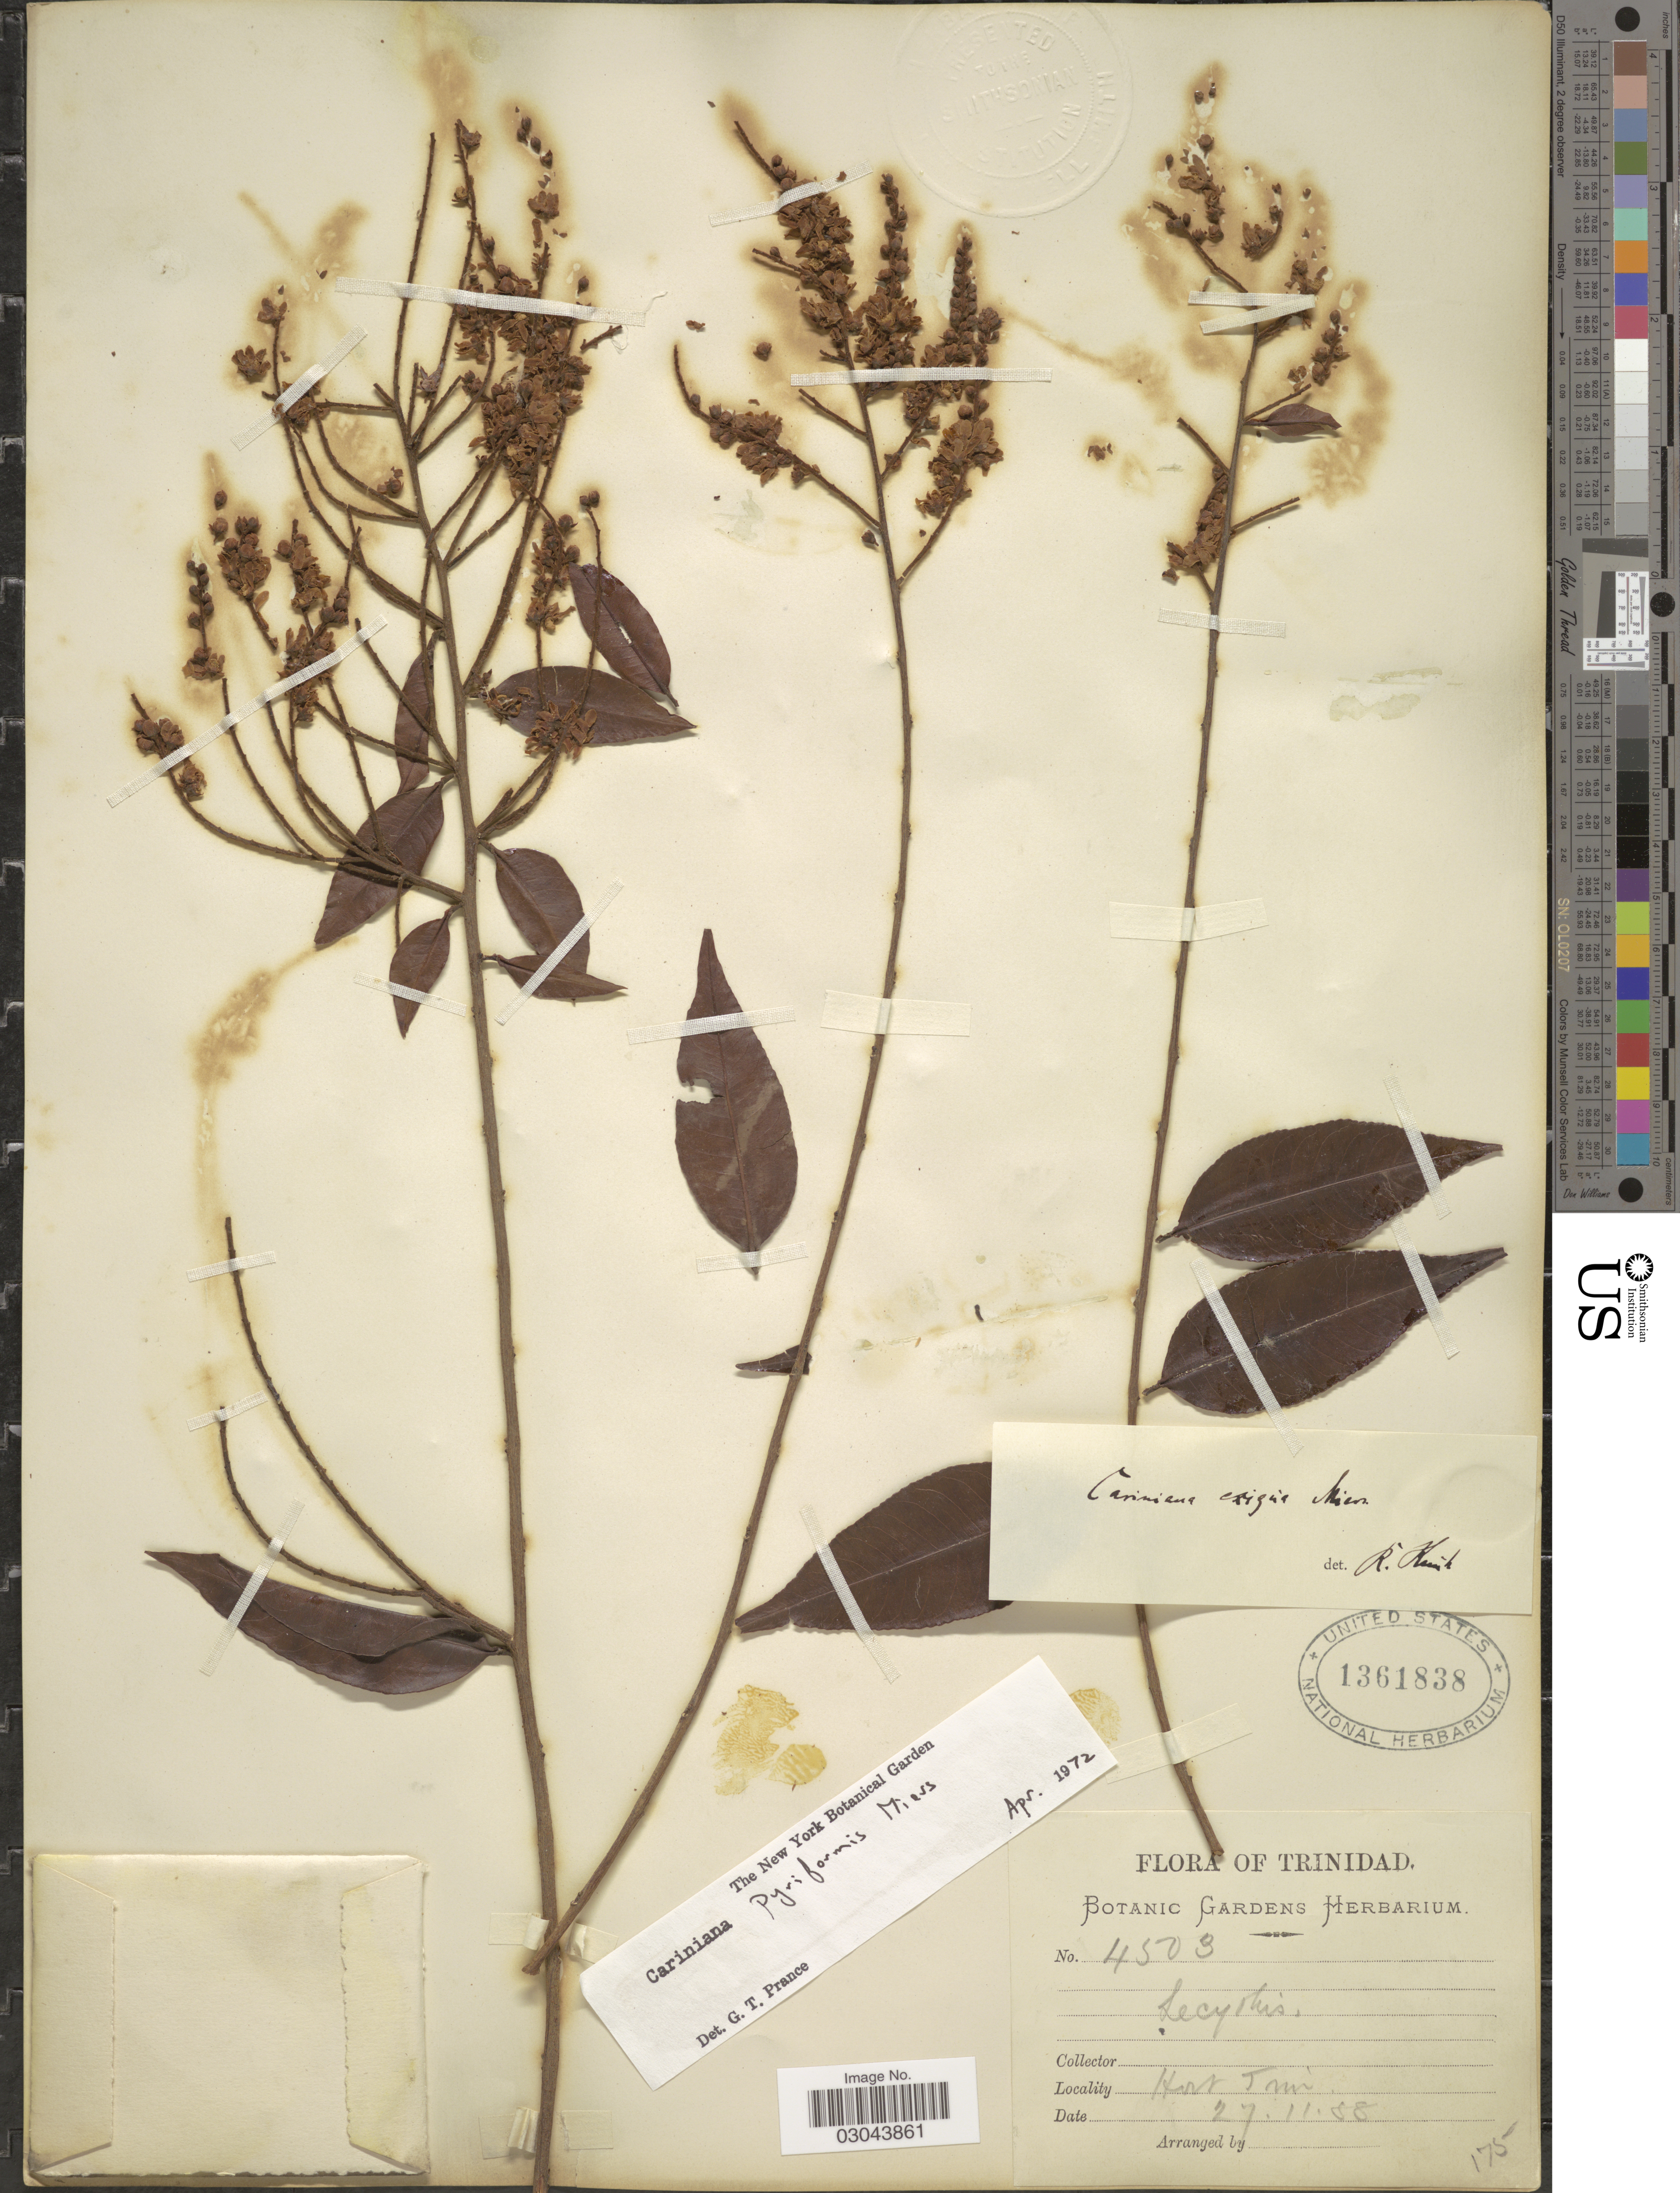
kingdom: Plantae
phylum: Tracheophyta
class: Magnoliopsida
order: Ericales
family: Lecythidaceae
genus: Cariniana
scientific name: Cariniana pyriformis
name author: Miers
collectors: ex herb. Botanic Gardens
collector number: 4503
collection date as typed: Transcribed d/m/y: 27/11/58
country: Trinidad and Tobago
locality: Trinidad. Hort Trin.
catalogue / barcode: US 1361838